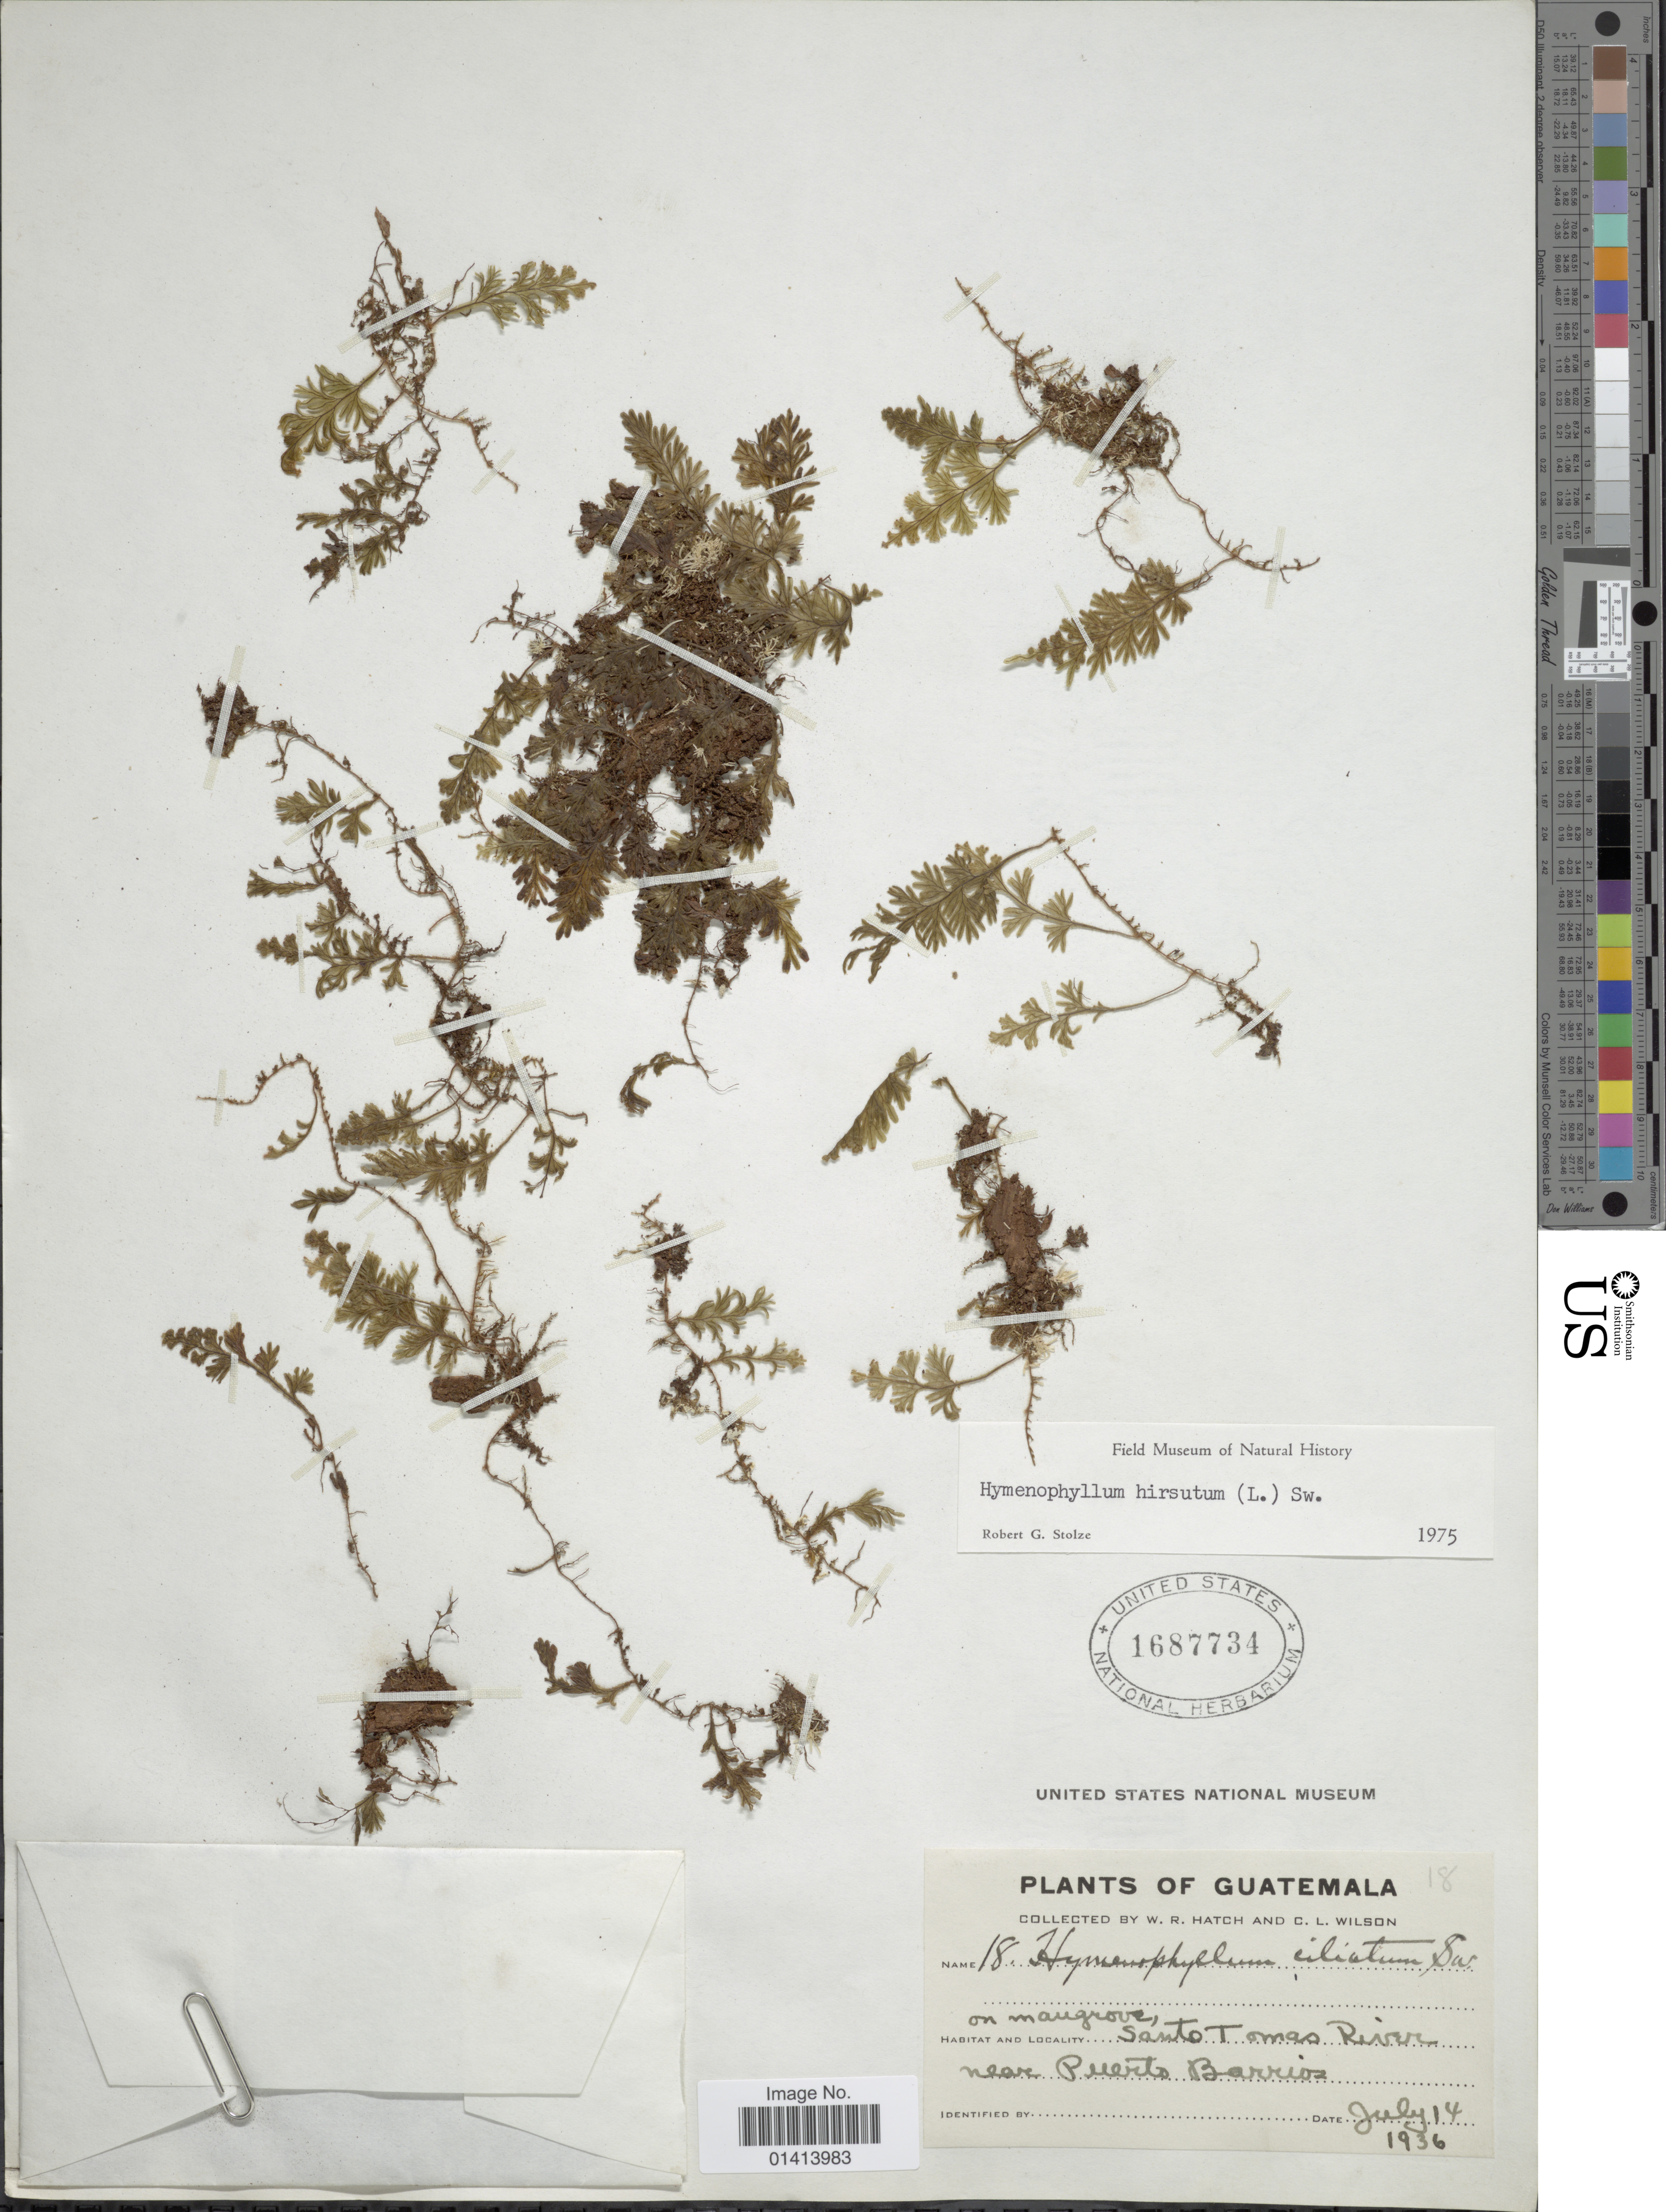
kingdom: Plantae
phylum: Tracheophyta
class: Polypodiopsida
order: Hymenophyllales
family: Hymenophyllaceae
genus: Hymenophyllum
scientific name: Hymenophyllum hirsutum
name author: (L.) Sw.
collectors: W. Hatch & C. L. Wilson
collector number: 18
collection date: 1936-07-14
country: Guatemala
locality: On mangrove, Santo Tomas River near Puerto Barrios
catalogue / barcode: US 1687734